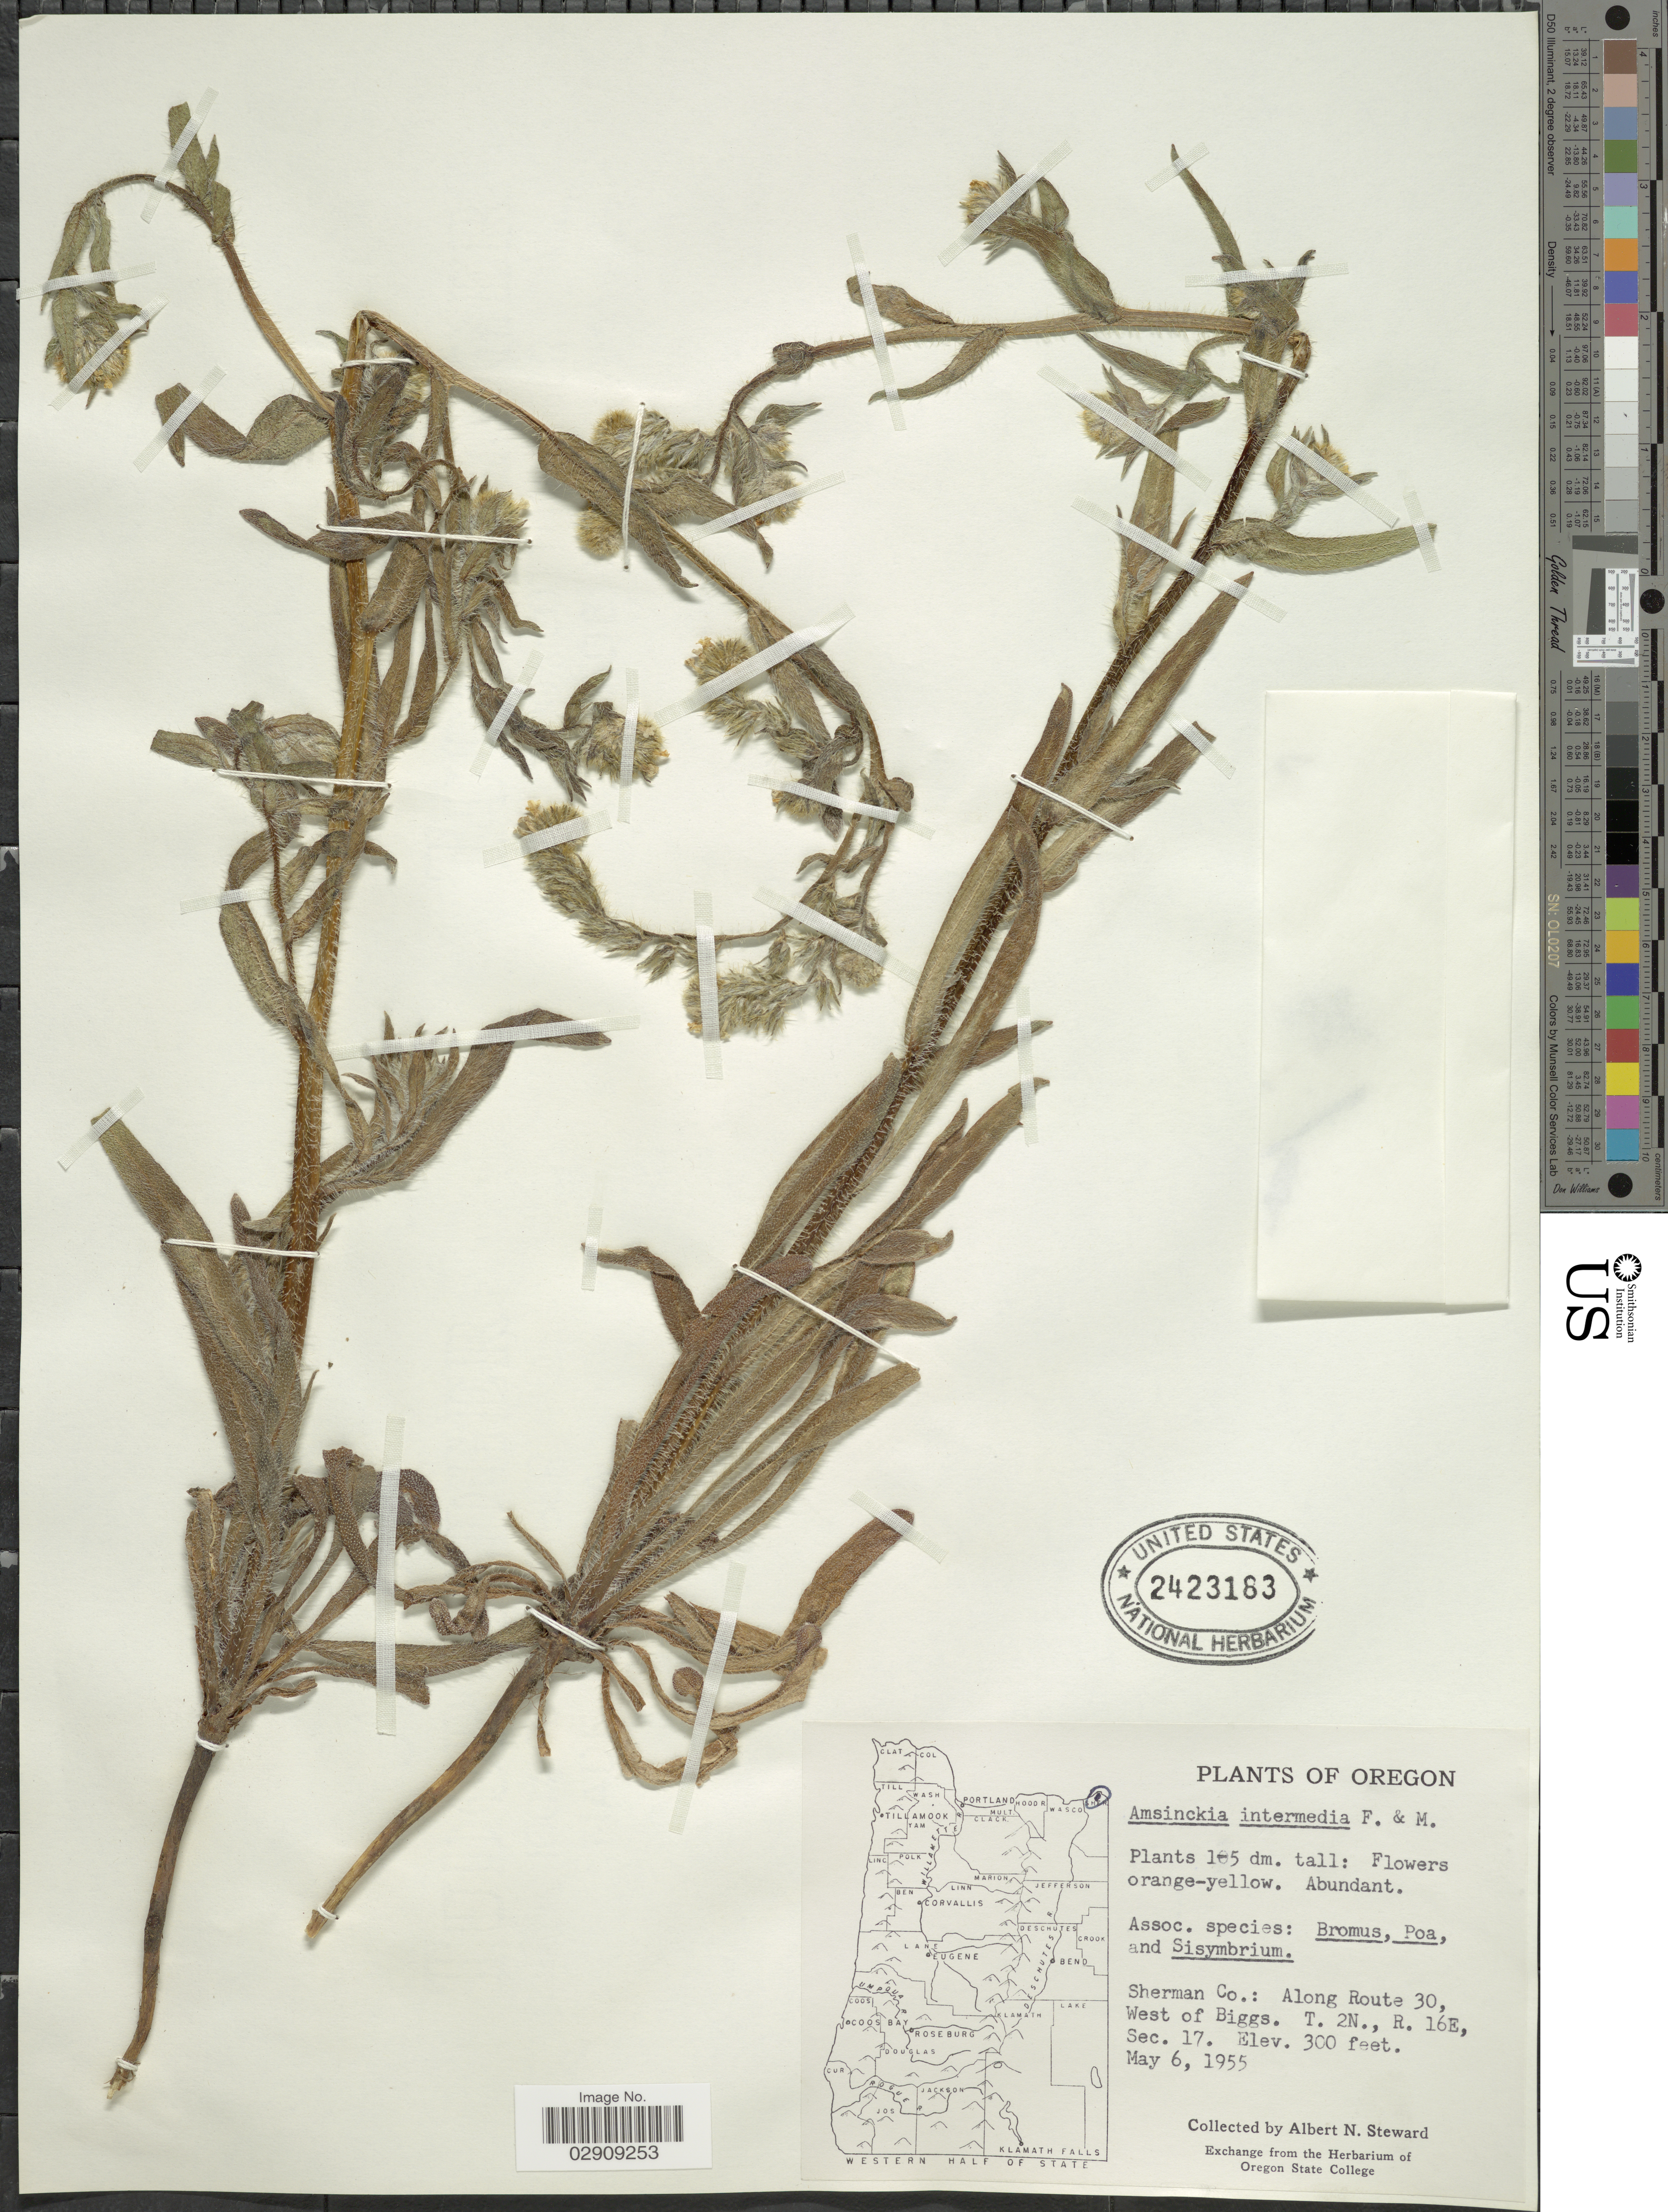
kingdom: Plantae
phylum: Tracheophyta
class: Magnoliopsida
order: Boraginales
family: Boraginaceae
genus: Amsinckia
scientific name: Amsinckia menziesii var. intermedia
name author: (Fisch. & C.A. Mey.) Ganders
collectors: A. N. Steward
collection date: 1955-05-06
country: United States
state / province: Oregon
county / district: Sherman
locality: Sherman Co.: Along Route 30, West of Biggs. T. 2N., R. 16E, Sec. 17.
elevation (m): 91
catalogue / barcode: US 2423183